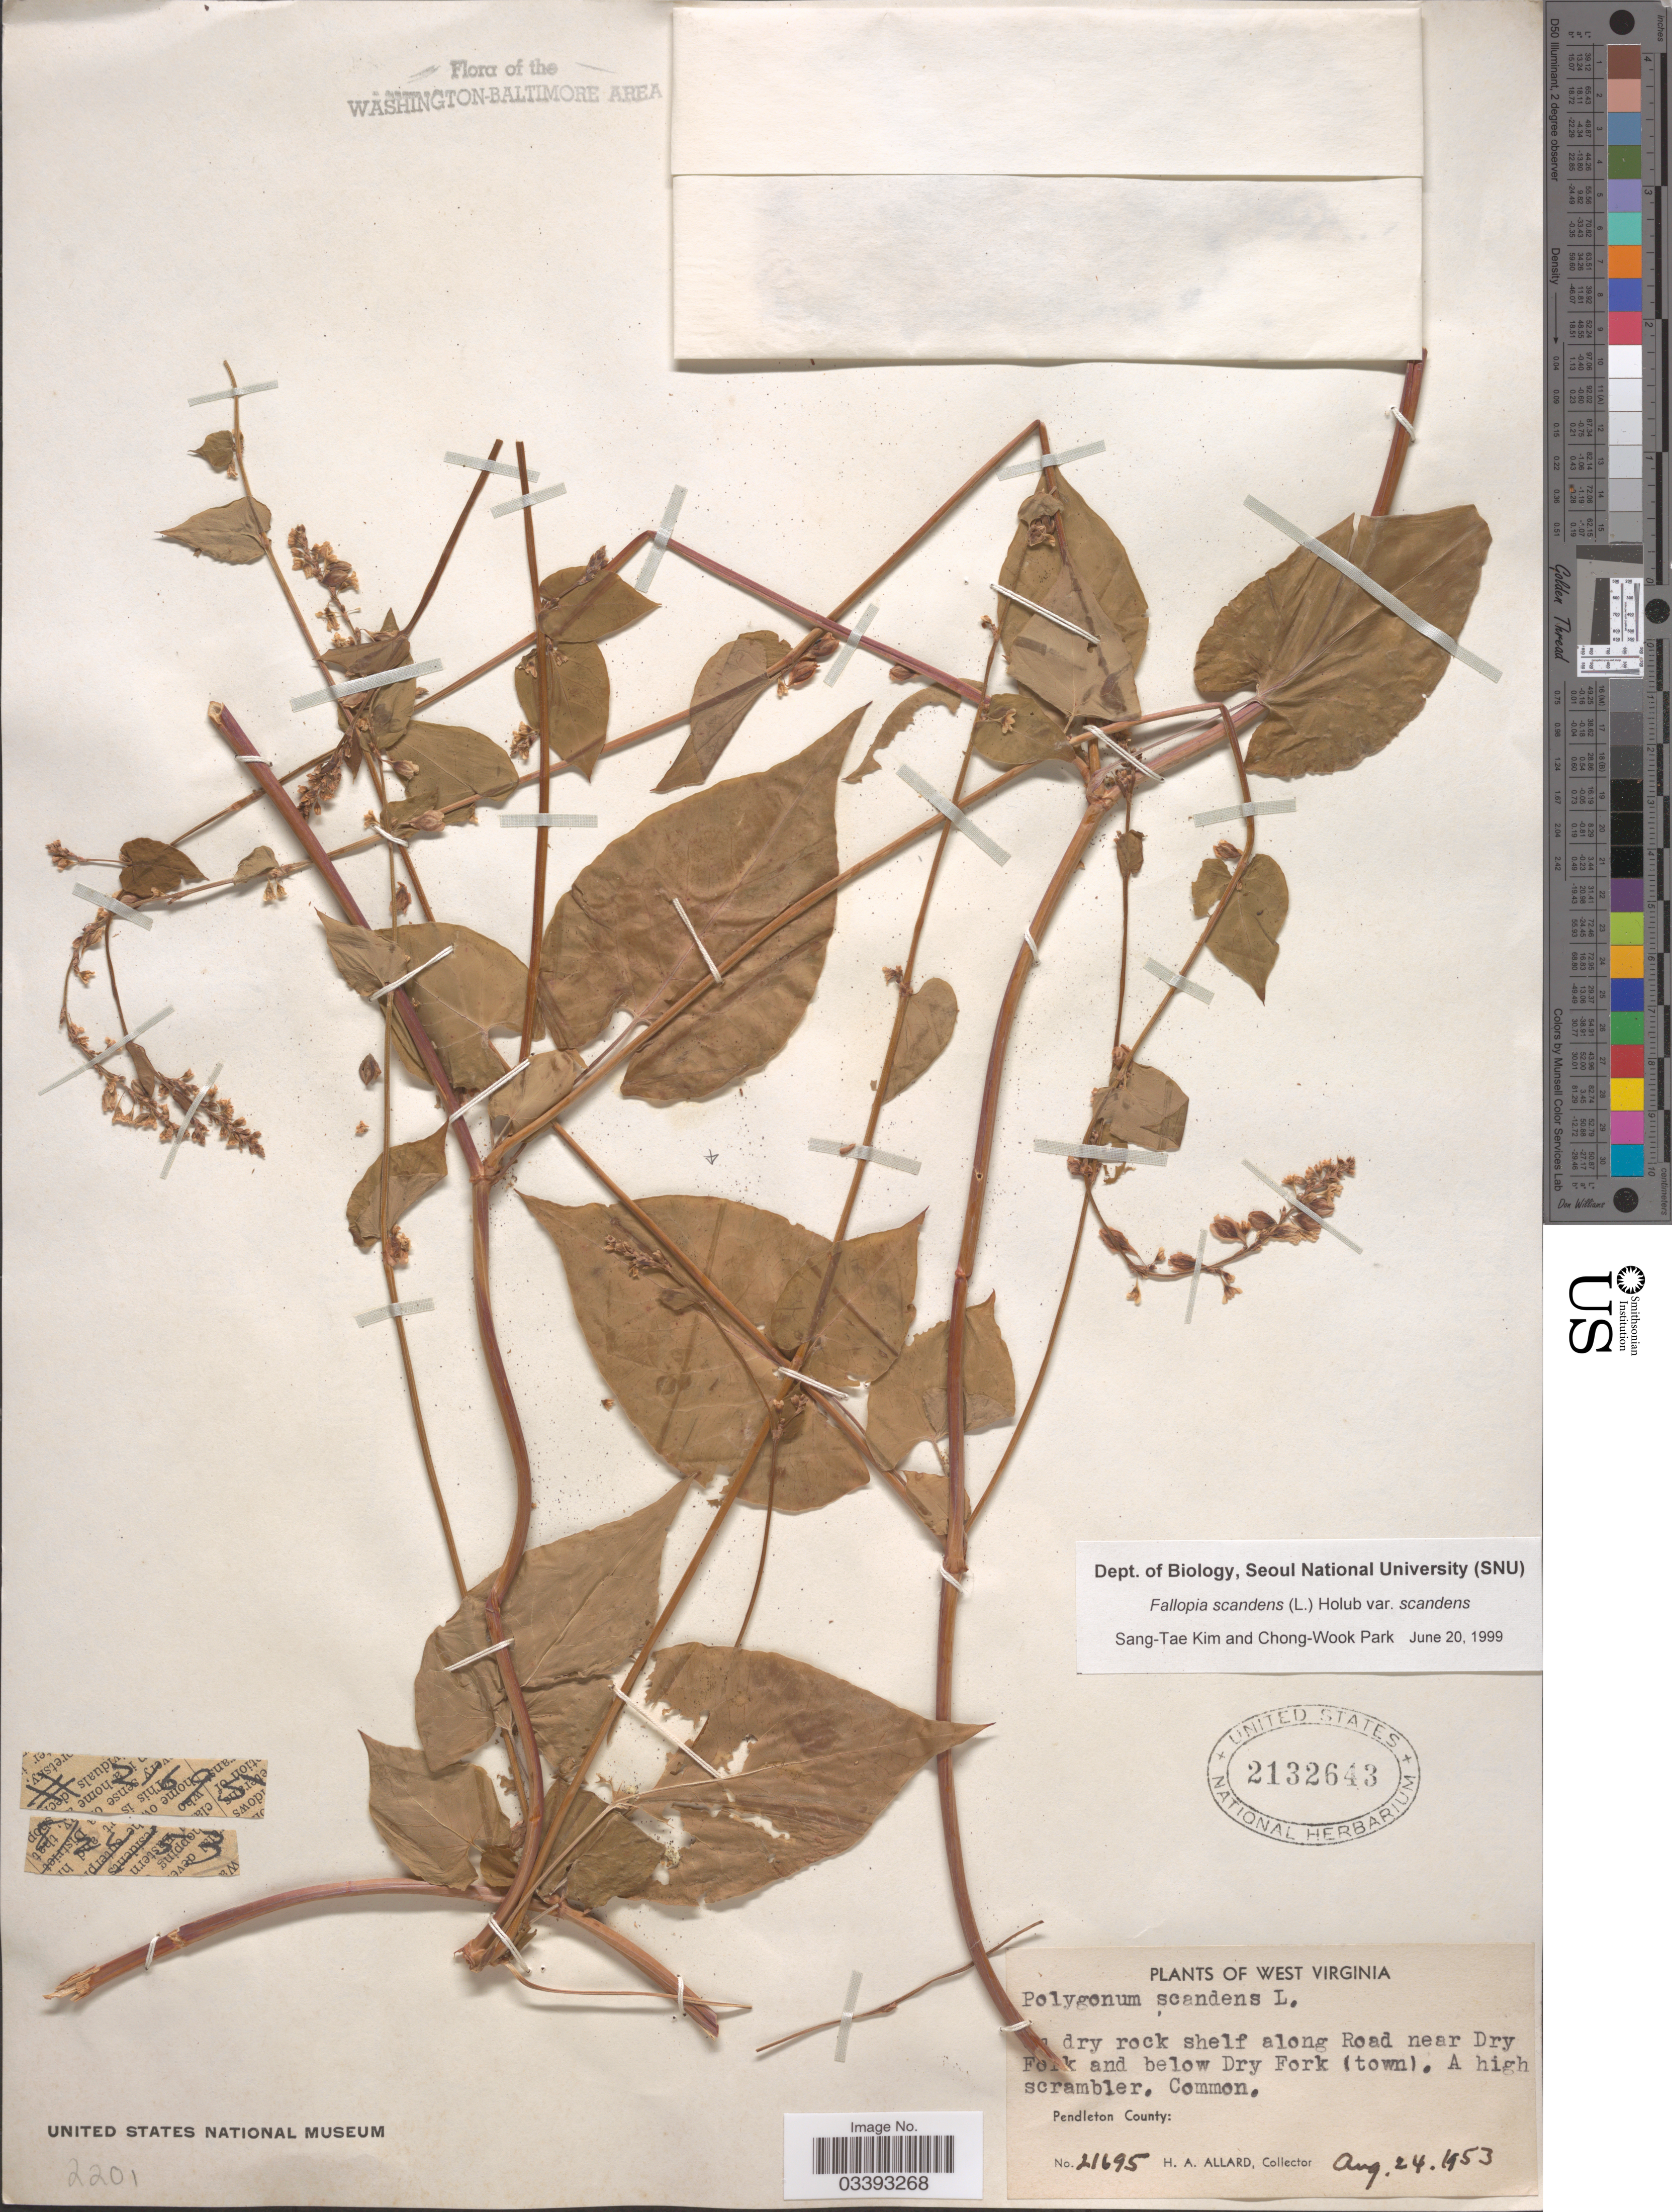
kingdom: Plantae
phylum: Tracheophyta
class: Magnoliopsida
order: Caryophyllales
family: Polygonaceae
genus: Fallopia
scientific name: Fallopia scandens var. scandens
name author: (L.) Holub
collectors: H. A. Allard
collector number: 21695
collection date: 1953-08-24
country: United States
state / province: West Virginia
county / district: Pendleton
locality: Along Road near Dry Fork and below Dry Fork (town).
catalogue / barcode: US 2132643